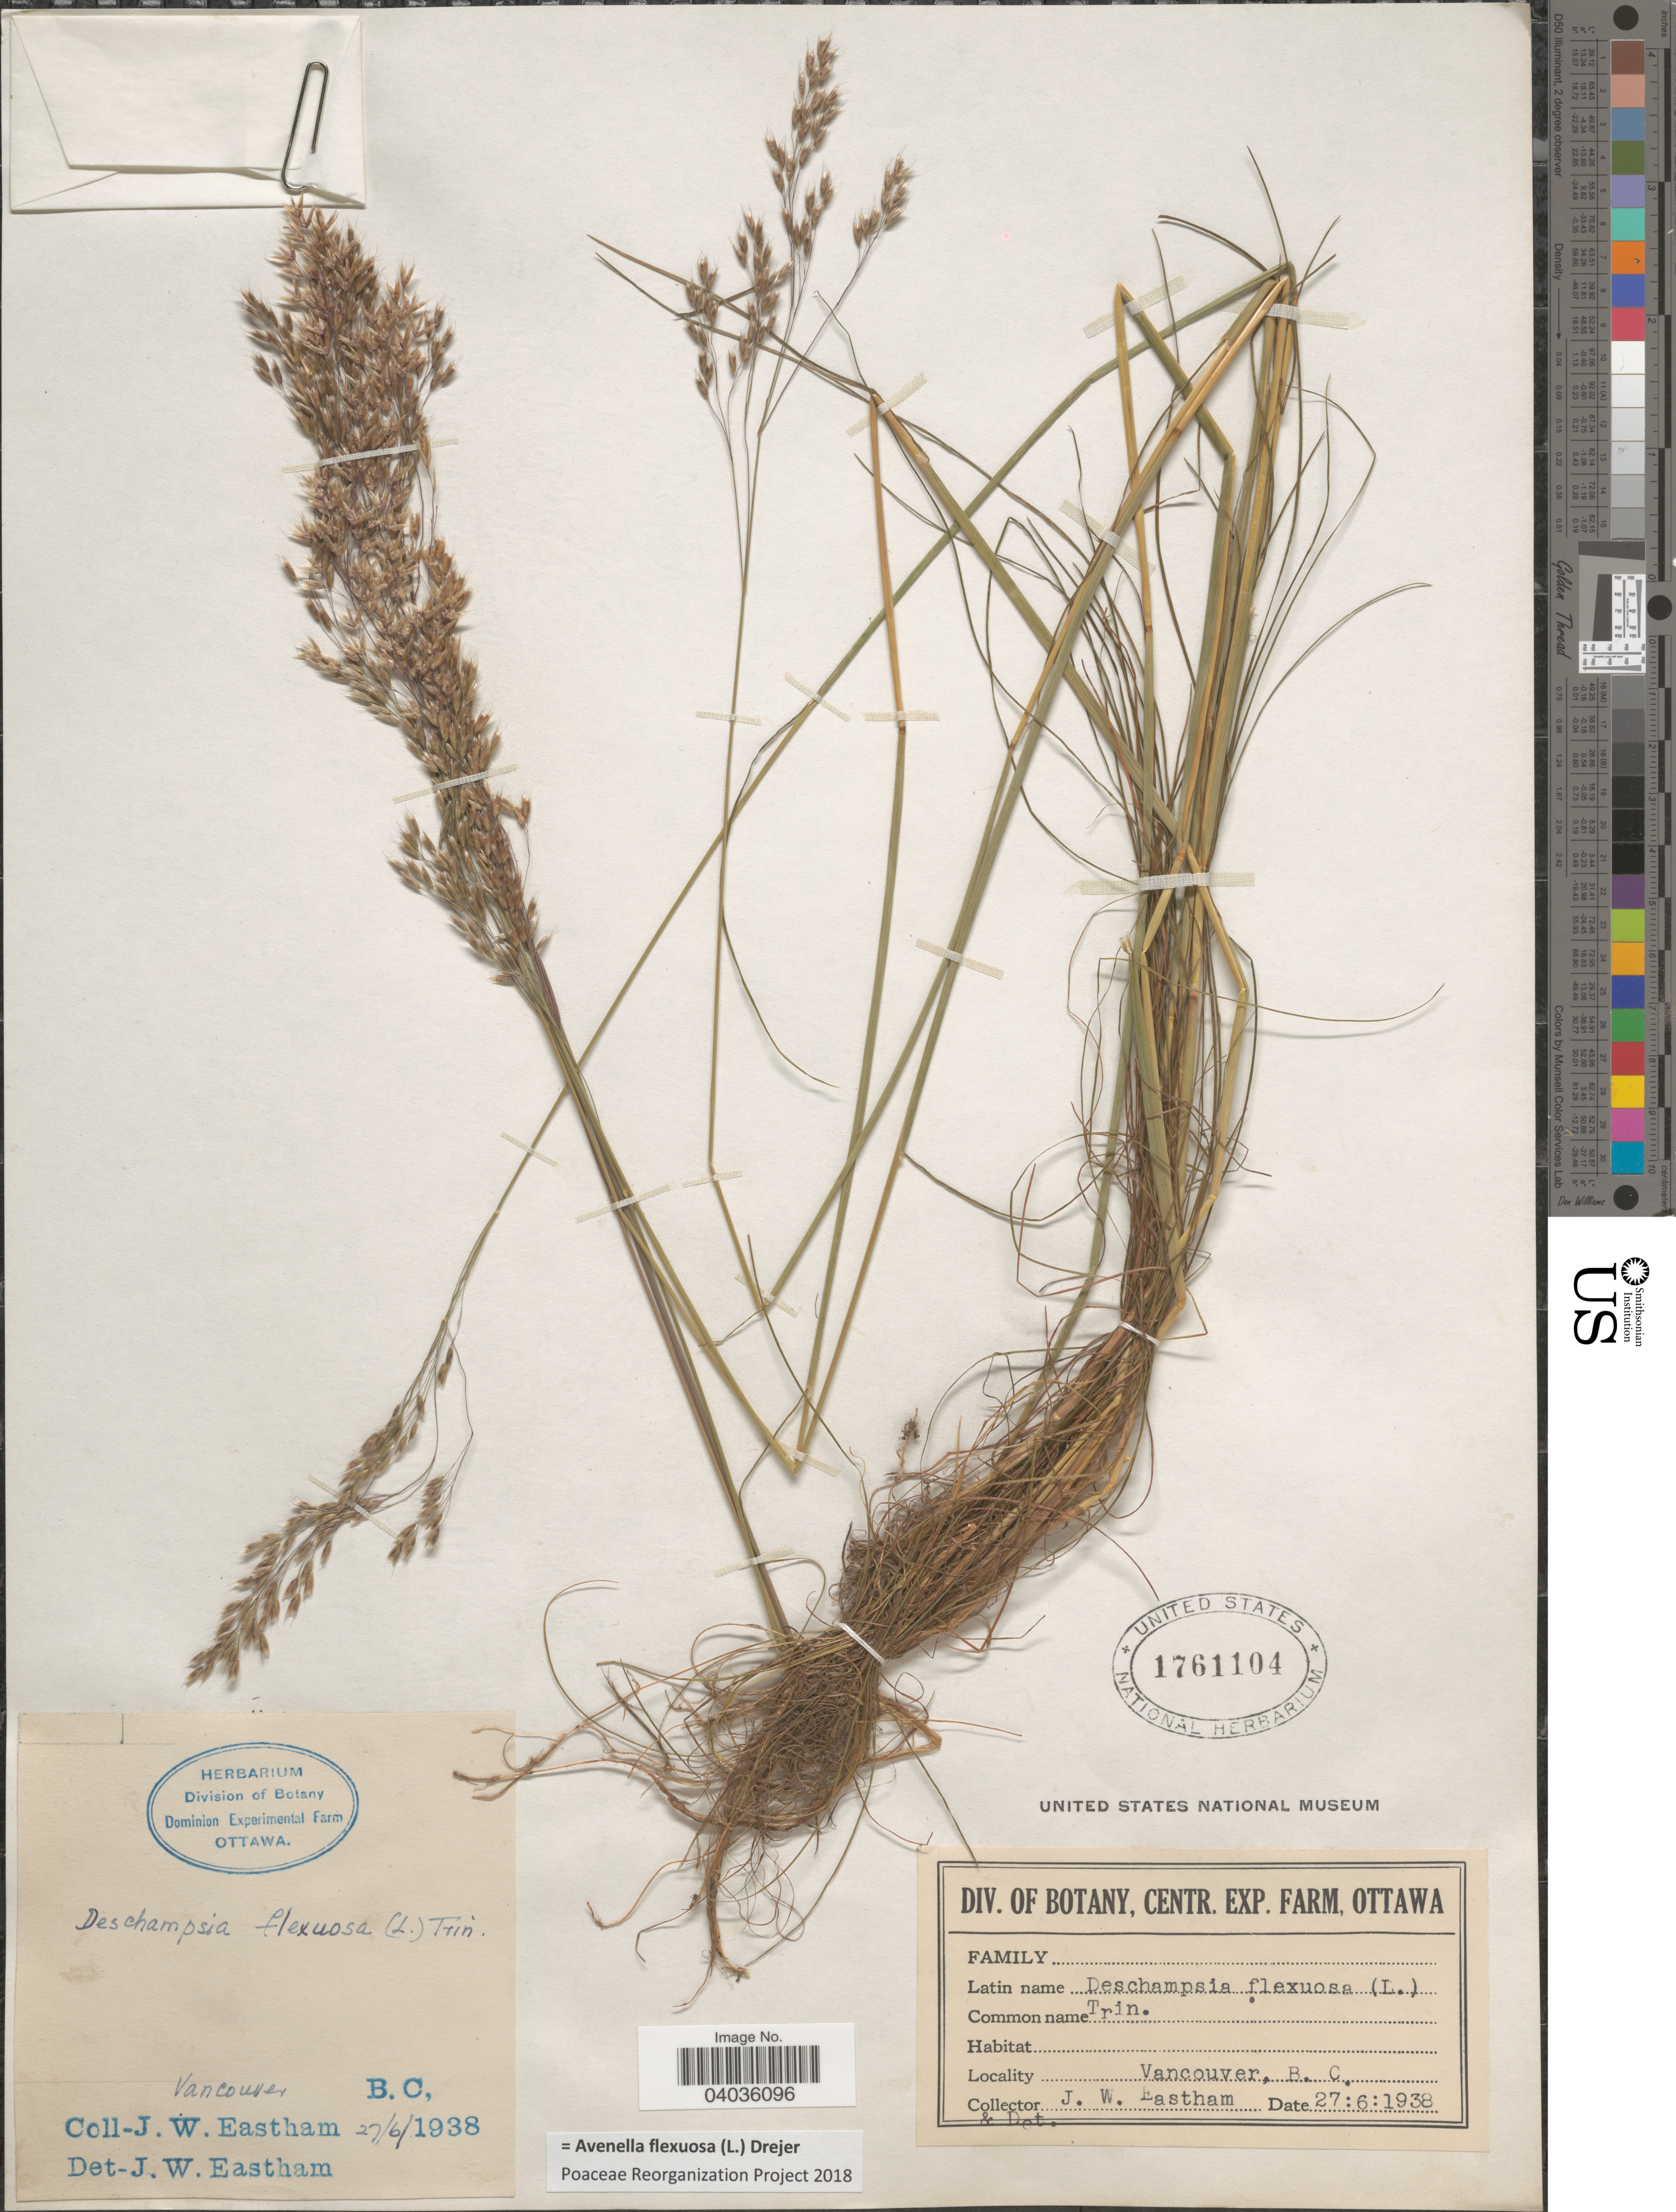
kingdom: Plantae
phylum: Tracheophyta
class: Liliopsida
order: Poales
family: Poaceae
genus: Avenella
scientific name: Avenella flexuosa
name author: (L.) Drejer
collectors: J. Eastham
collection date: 1938-06-27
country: Canada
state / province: British Columbia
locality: Vancouver.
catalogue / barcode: US 1761104